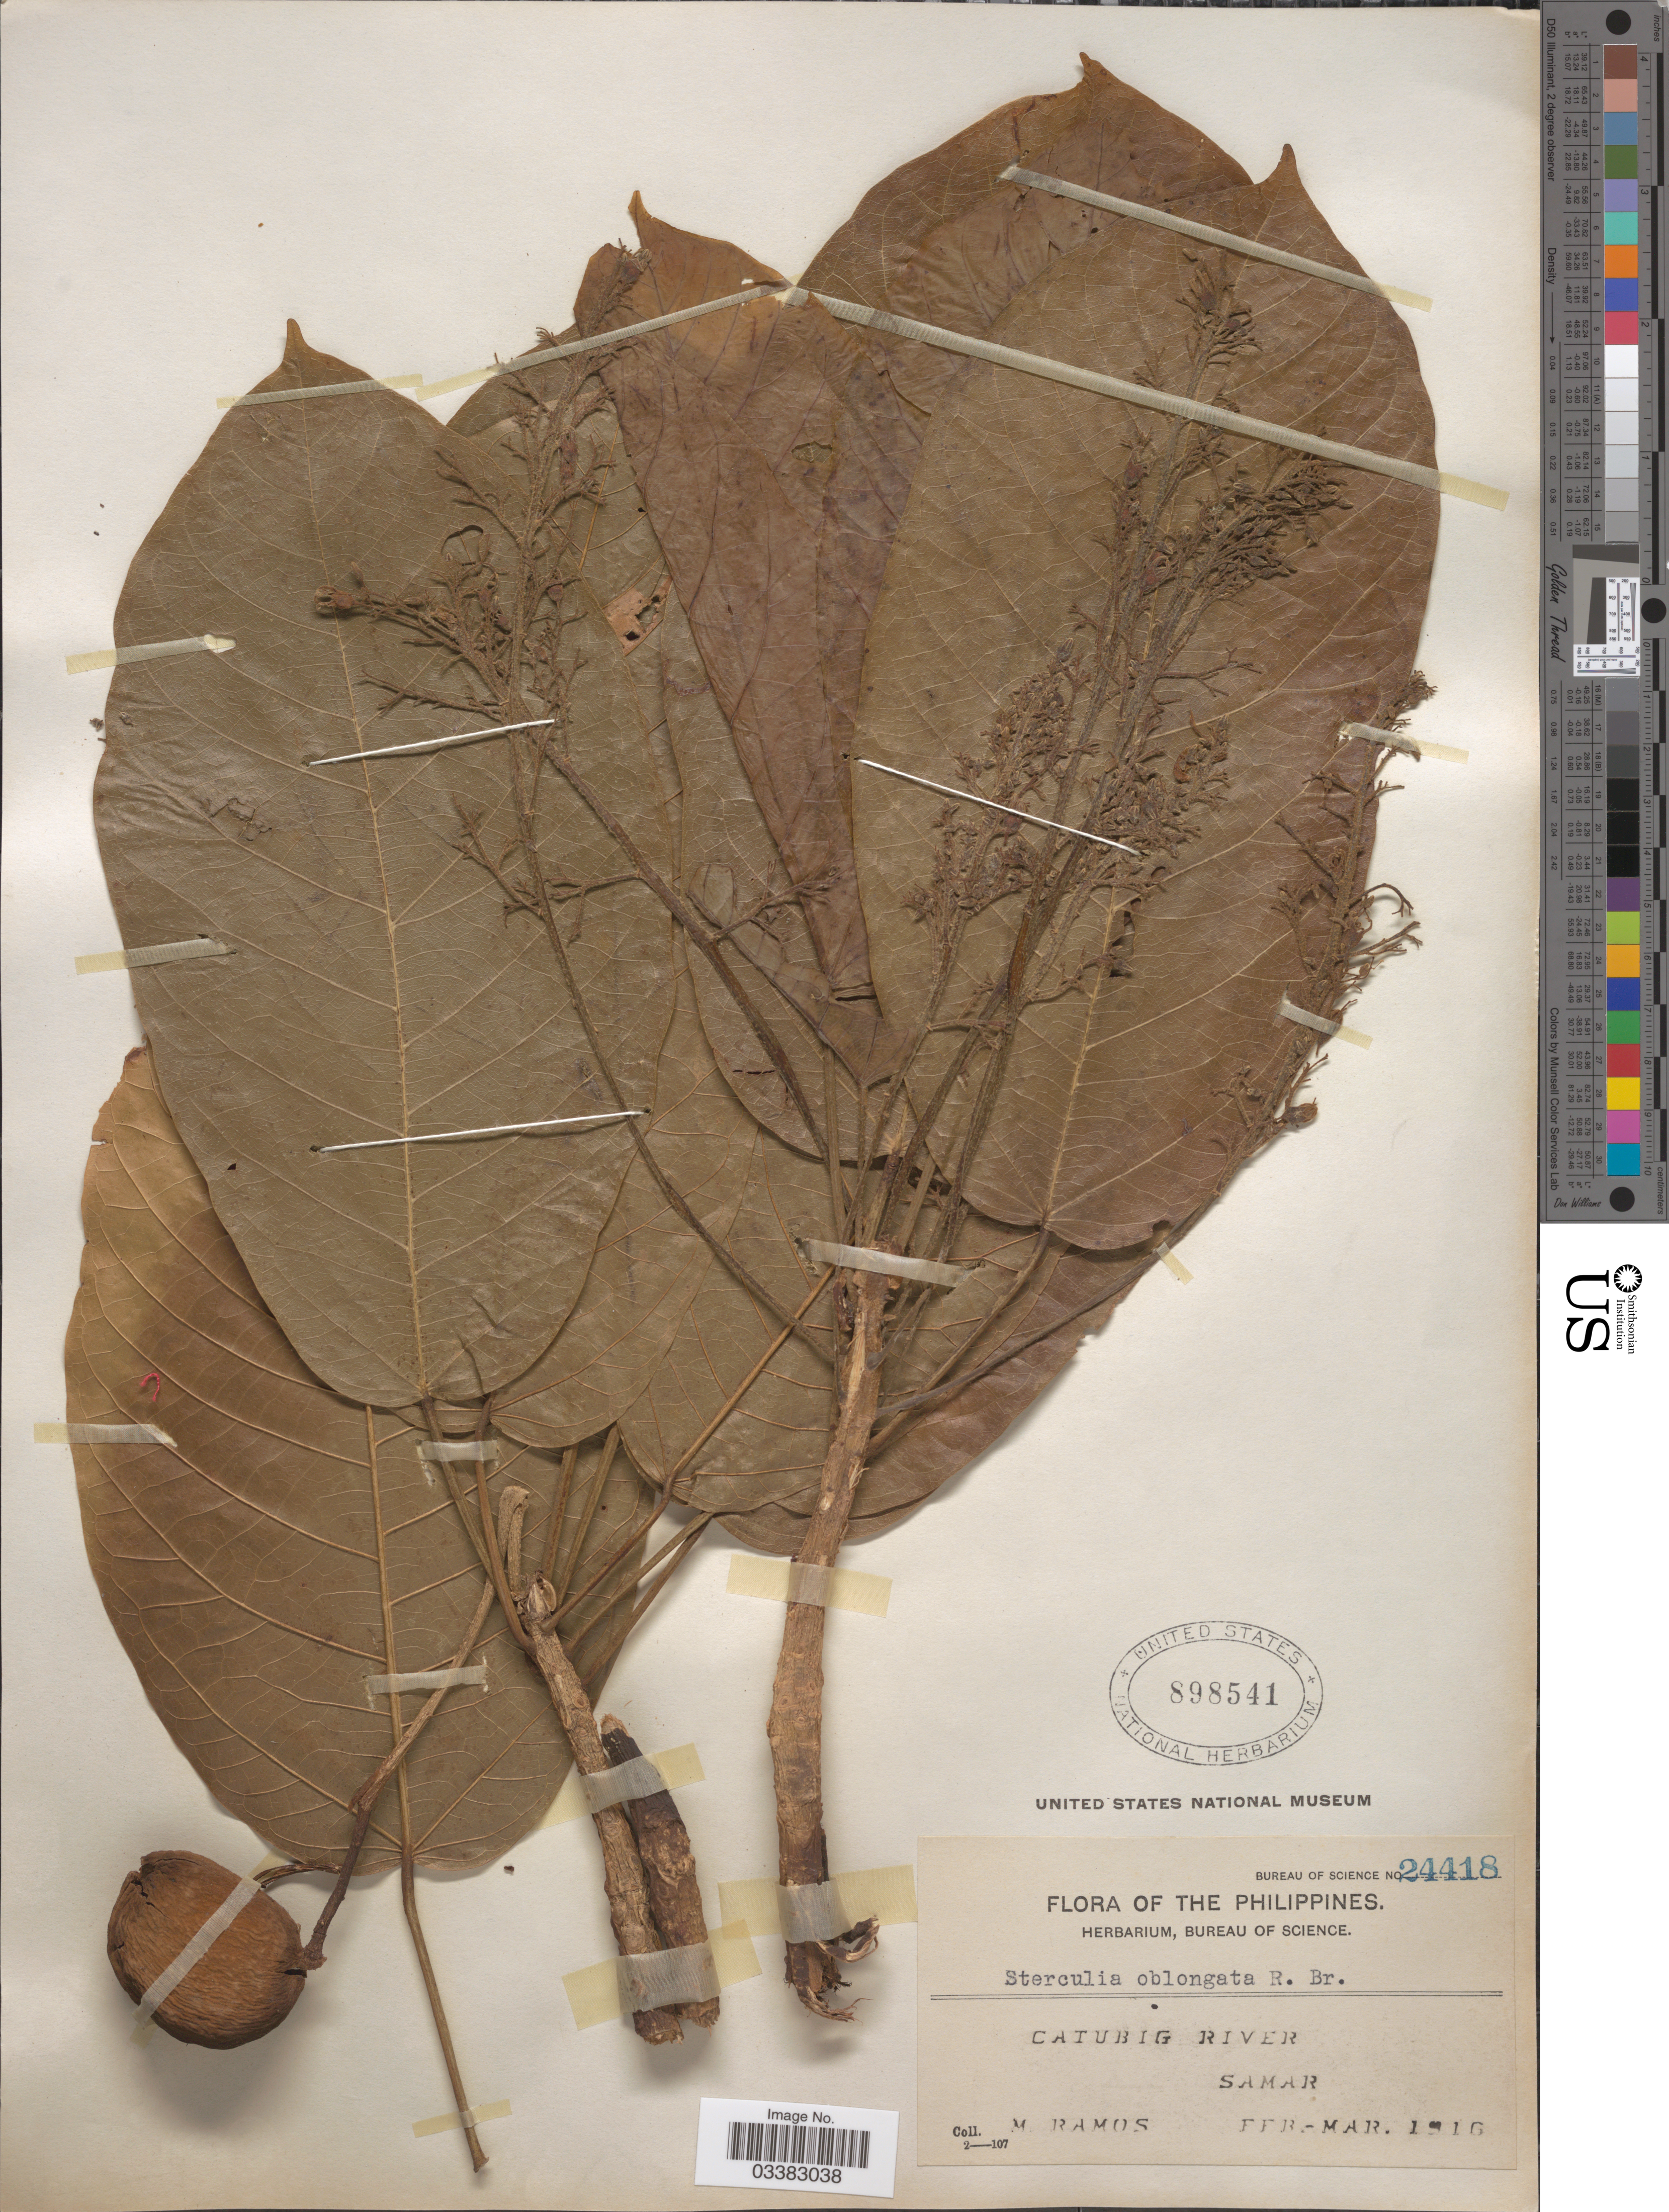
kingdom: Plantae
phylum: Tracheophyta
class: Magnoliopsida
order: Malvales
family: Malvaceae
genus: Sterculia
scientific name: Sterculia oblongata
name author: R. Br.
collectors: M. Ramos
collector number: Bureau of Science 24418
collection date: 1916-02/1916-03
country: Philippines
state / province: Eastern Visayas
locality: Catubig River, Samar.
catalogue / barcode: US 898541